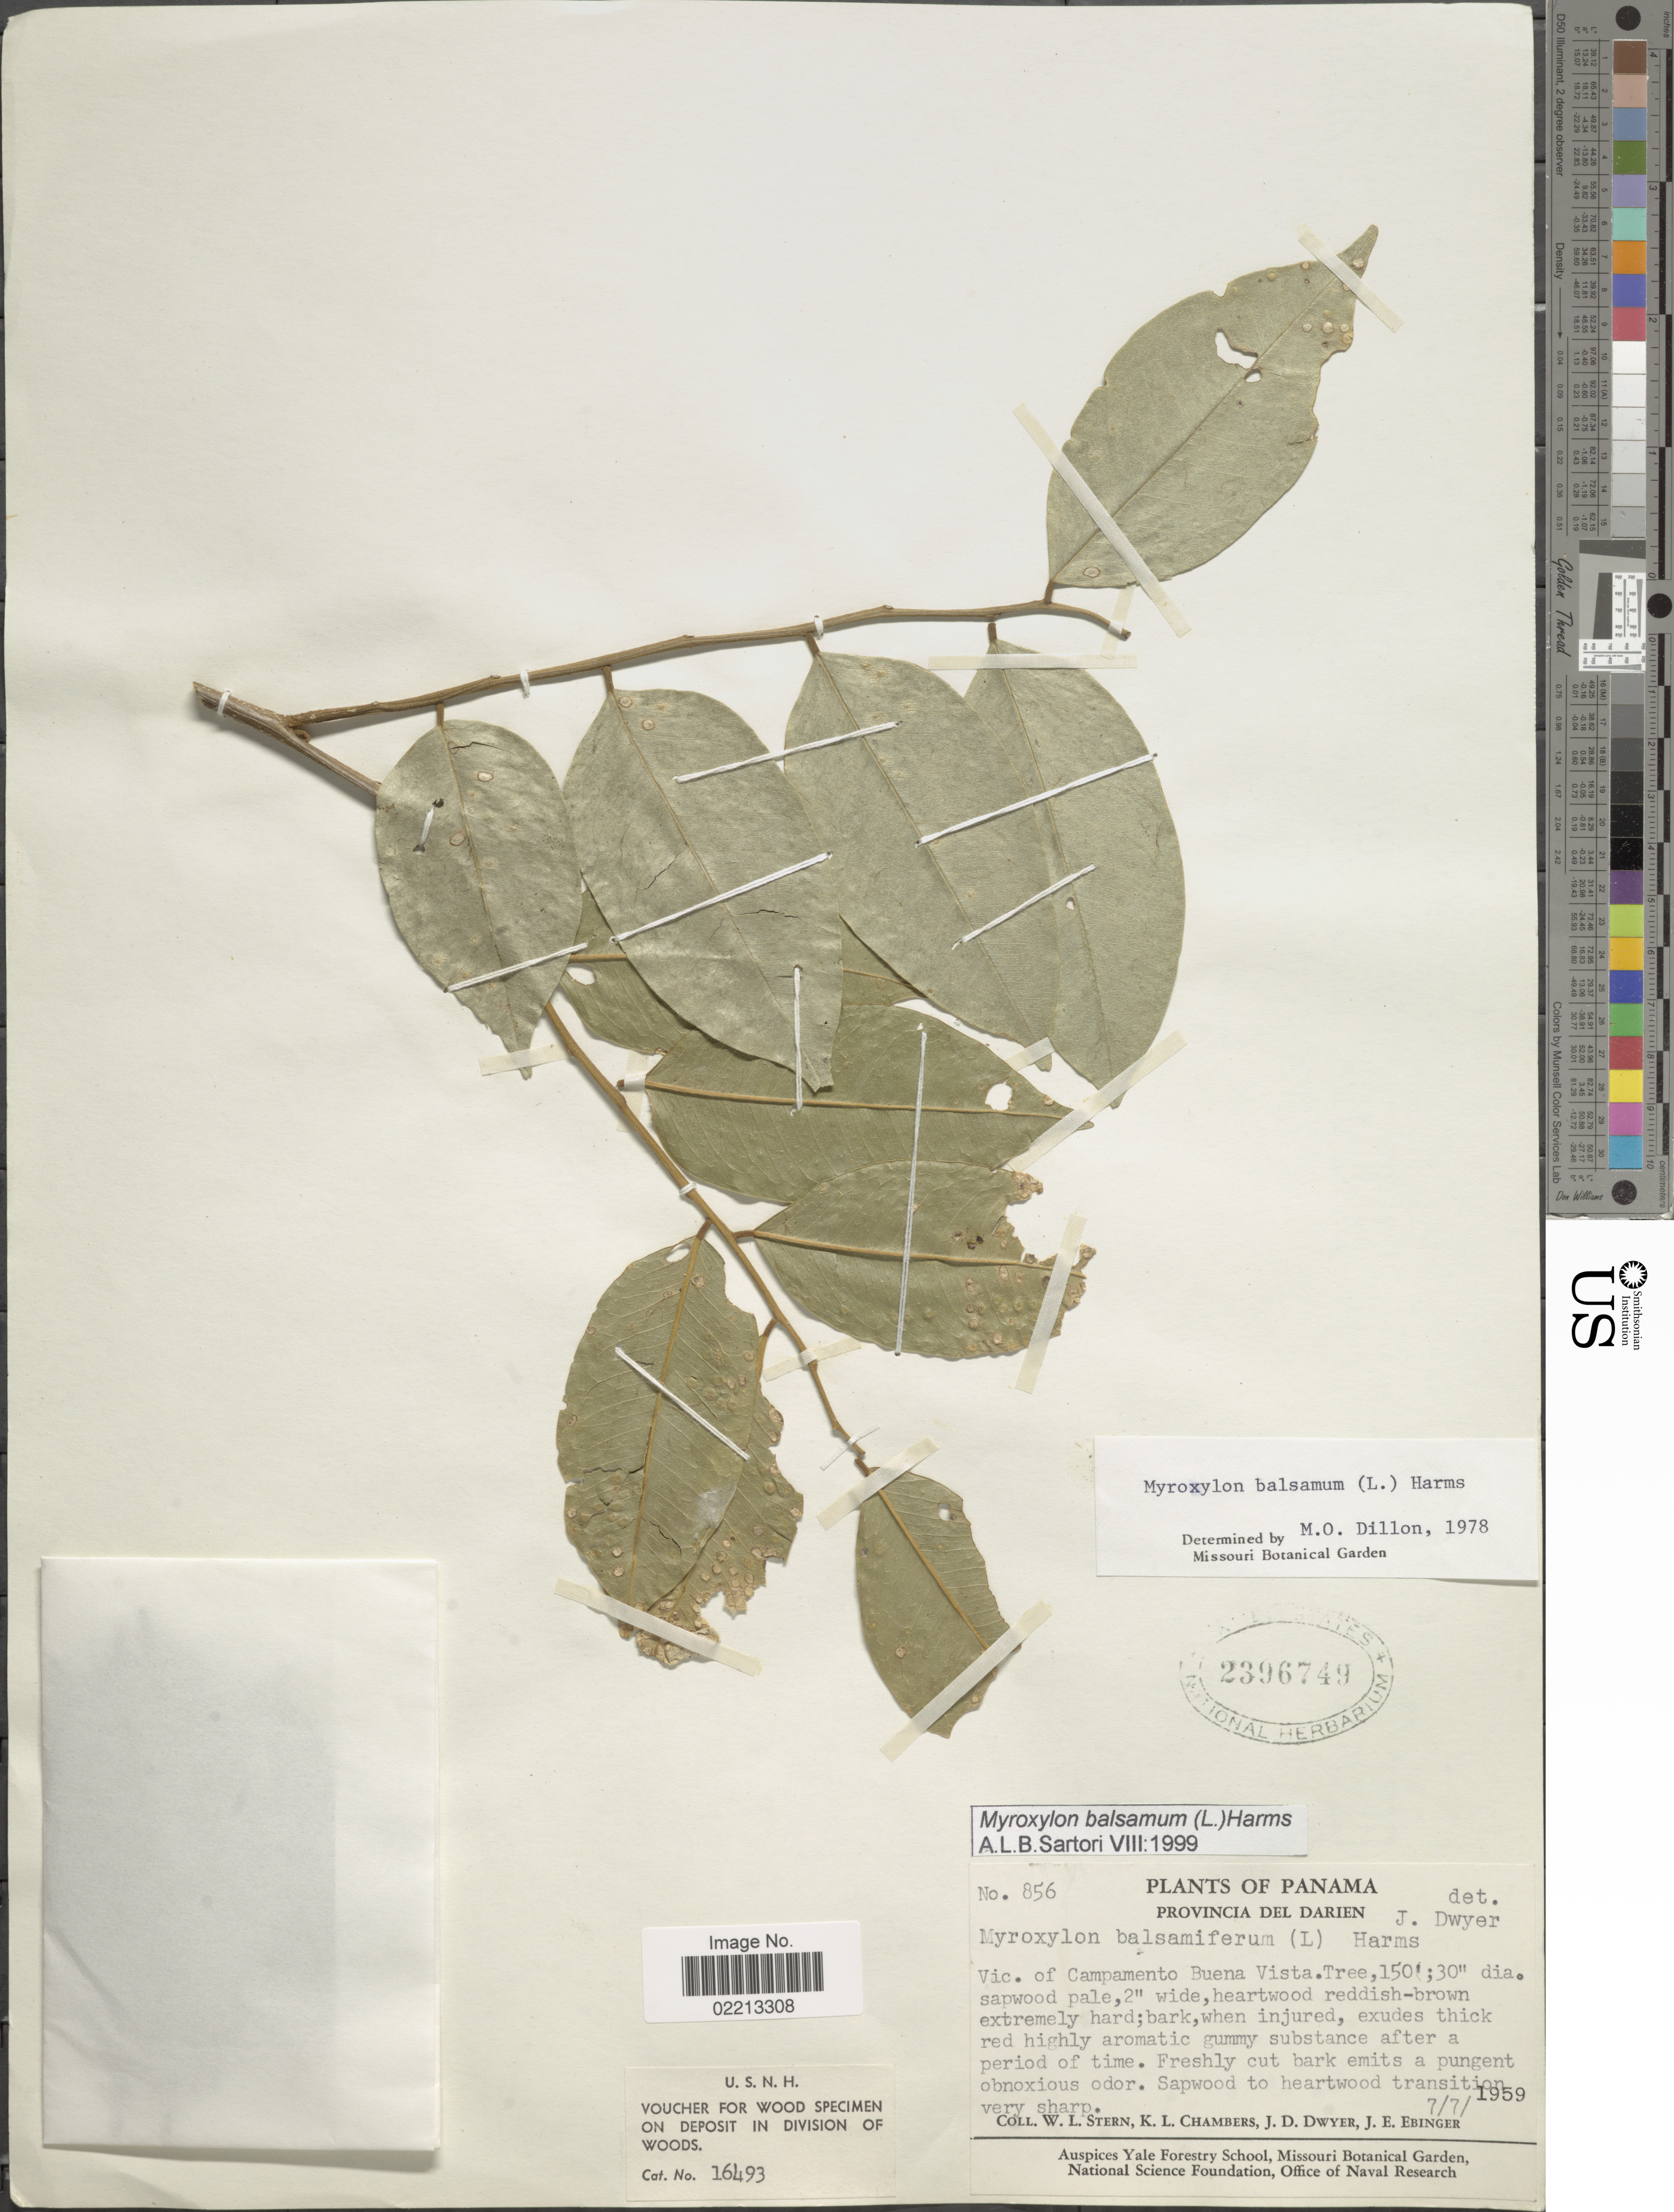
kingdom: Plantae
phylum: Tracheophyta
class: Magnoliopsida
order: Fabales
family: Fabaceae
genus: Myroxylon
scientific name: Myroxylon balsamum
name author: (L.) Harms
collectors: W. L. Stern, K. Chambers, J. D. Dwyer & J. Ebinger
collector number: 856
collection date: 1959-07-07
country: Panama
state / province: Darién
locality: Vic. of Campamento Buena Vista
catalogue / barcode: US 2396749